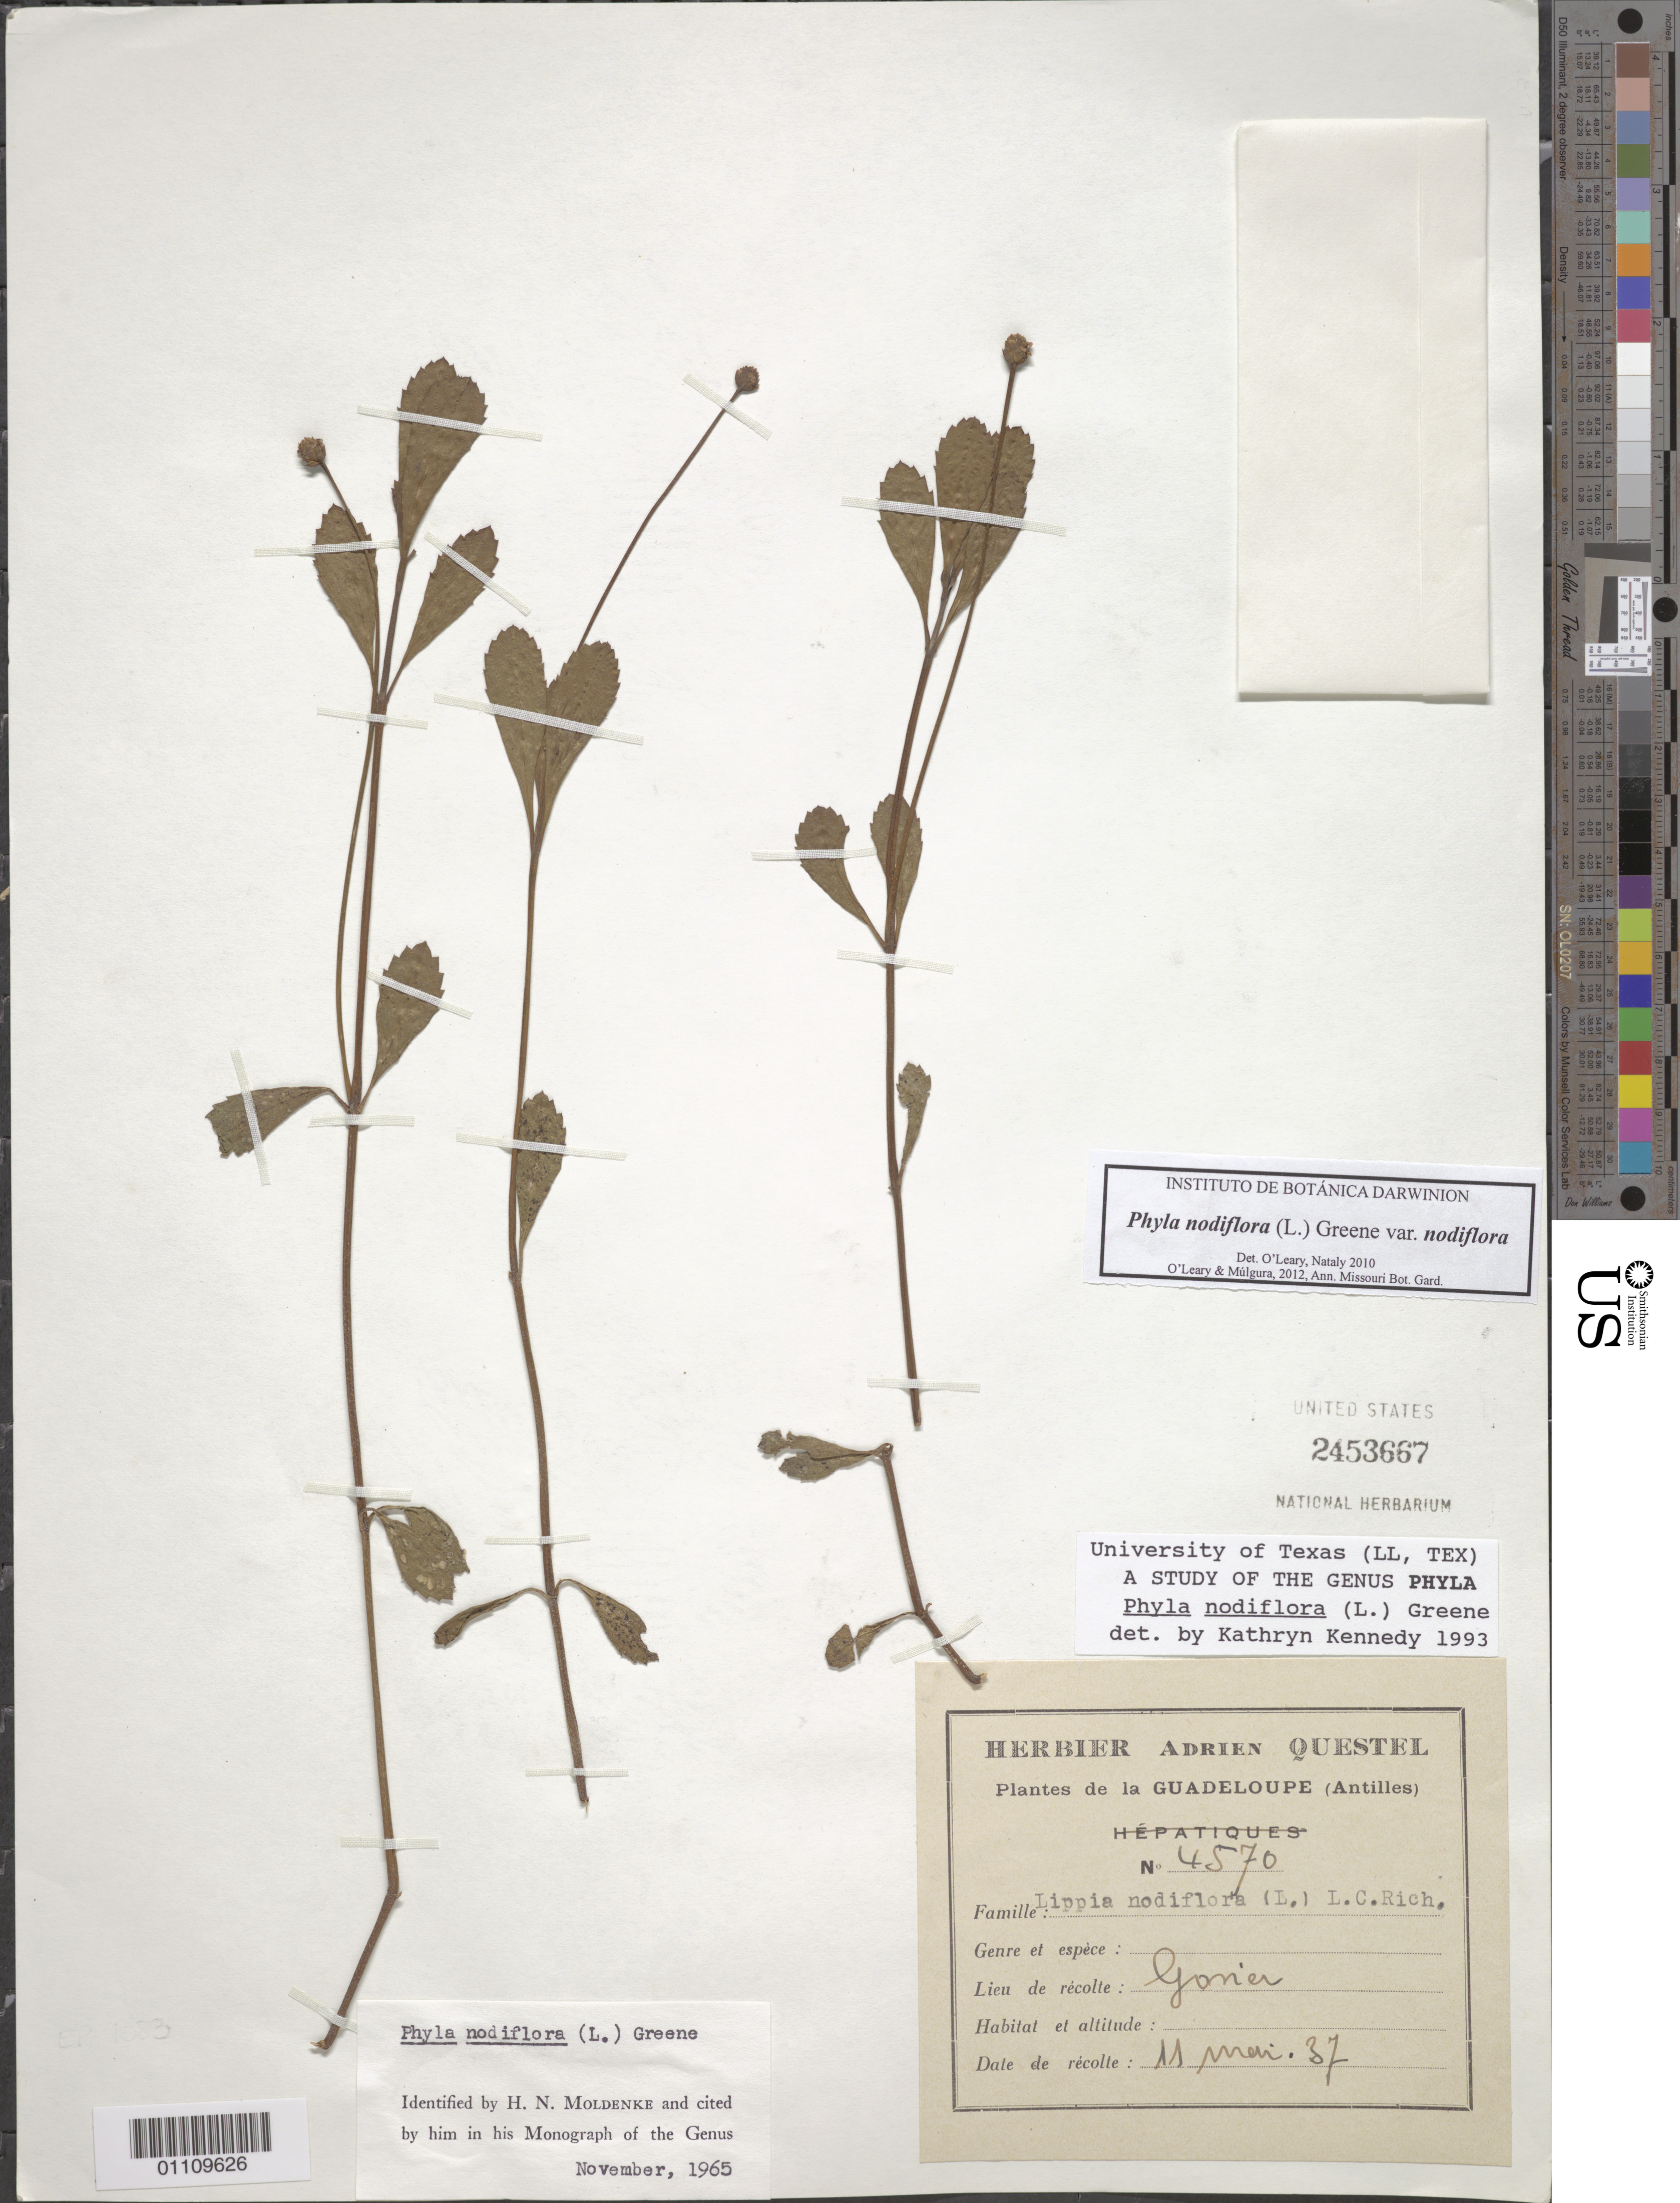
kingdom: Plantae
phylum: Tracheophyta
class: Magnoliopsida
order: Lamiales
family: Verbenaceae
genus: Phyla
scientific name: Phyla nodiflora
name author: (L.) Greene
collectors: A. Questel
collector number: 4570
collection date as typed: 11 Mar 1937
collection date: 1937-03-11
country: Guadeloupe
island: Grande Terre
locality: Gosier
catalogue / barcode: US 2453667